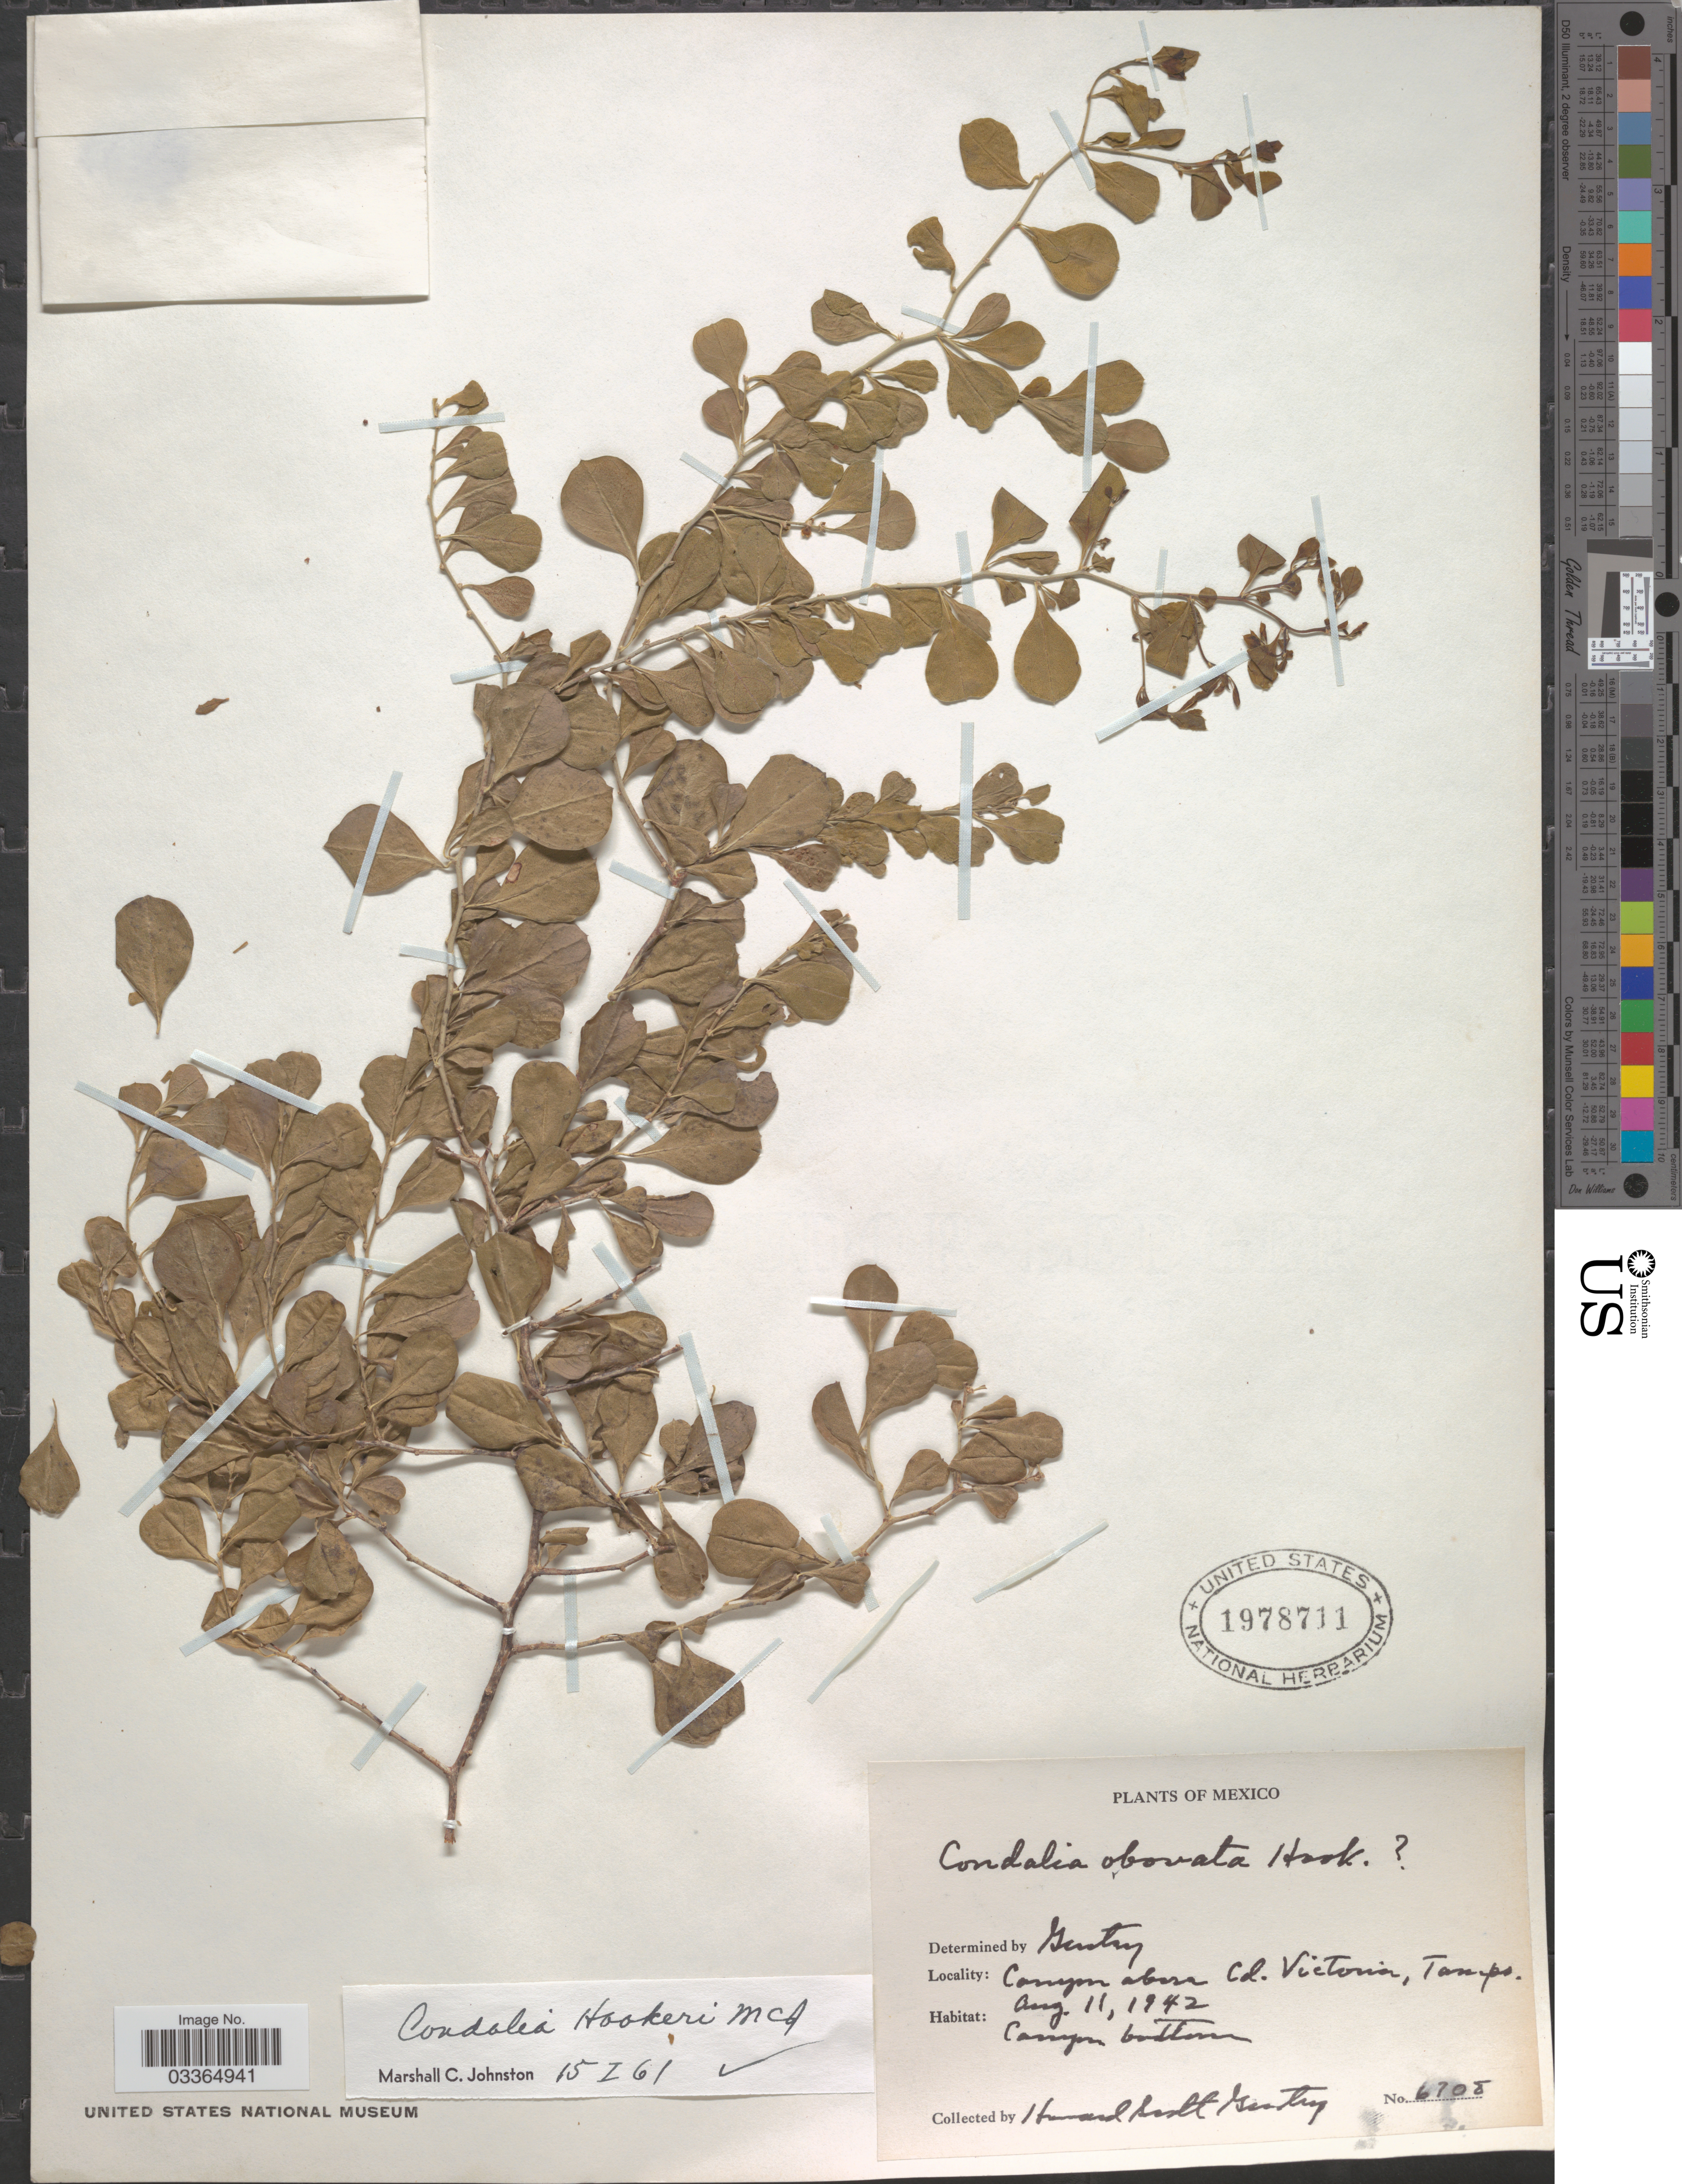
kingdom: Plantae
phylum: Tracheophyta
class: Magnoliopsida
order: Rosales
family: Rhamnaceae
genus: Condalia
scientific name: Condalia hookeri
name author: M.C. Johnst.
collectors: H. S. Gentry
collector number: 6708*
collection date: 1942-08-11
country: Mexico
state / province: Tamaulipas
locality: Canyon above Cd. Victoria.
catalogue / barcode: US 1978711